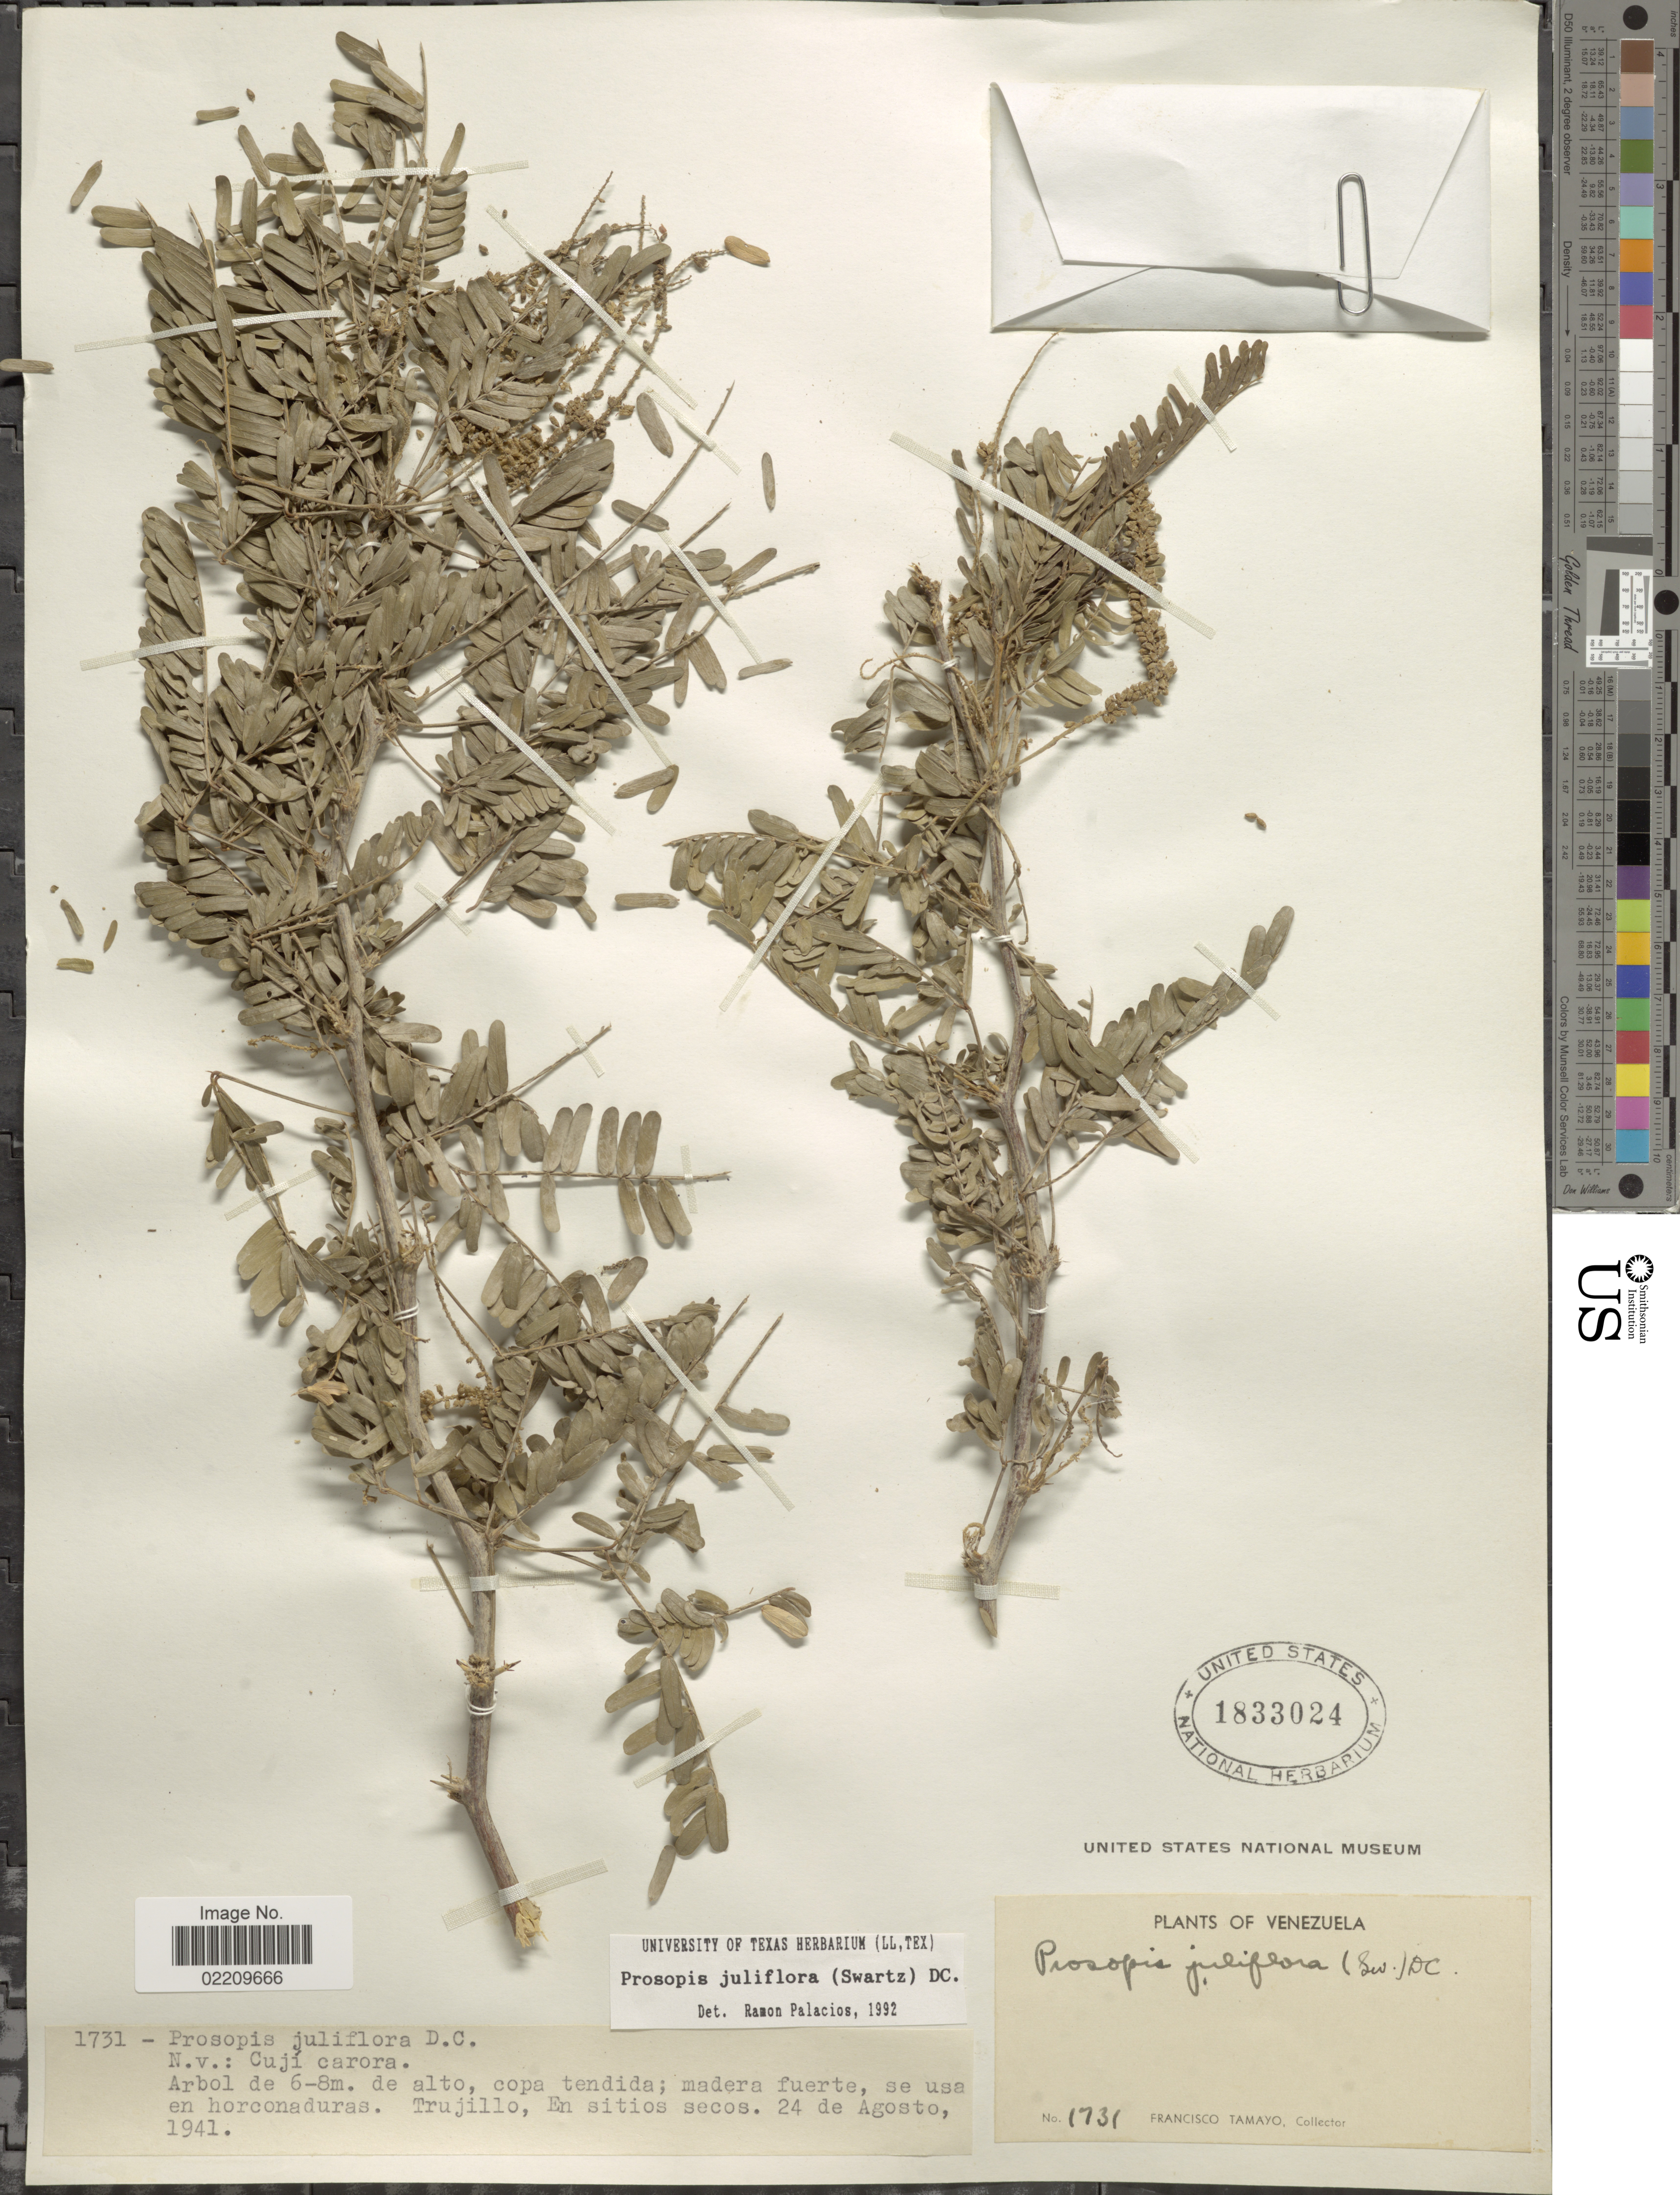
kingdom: Plantae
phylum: Tracheophyta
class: Magnoliopsida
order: Fabales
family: Fabaceae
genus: Neltuma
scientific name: Neltuma juliflora var. juliflora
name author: (Sw.) Raf.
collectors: F. Tamayo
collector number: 1731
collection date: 1941-08-24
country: Venezuela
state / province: Trujillo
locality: En sitios secos.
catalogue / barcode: US 1833024